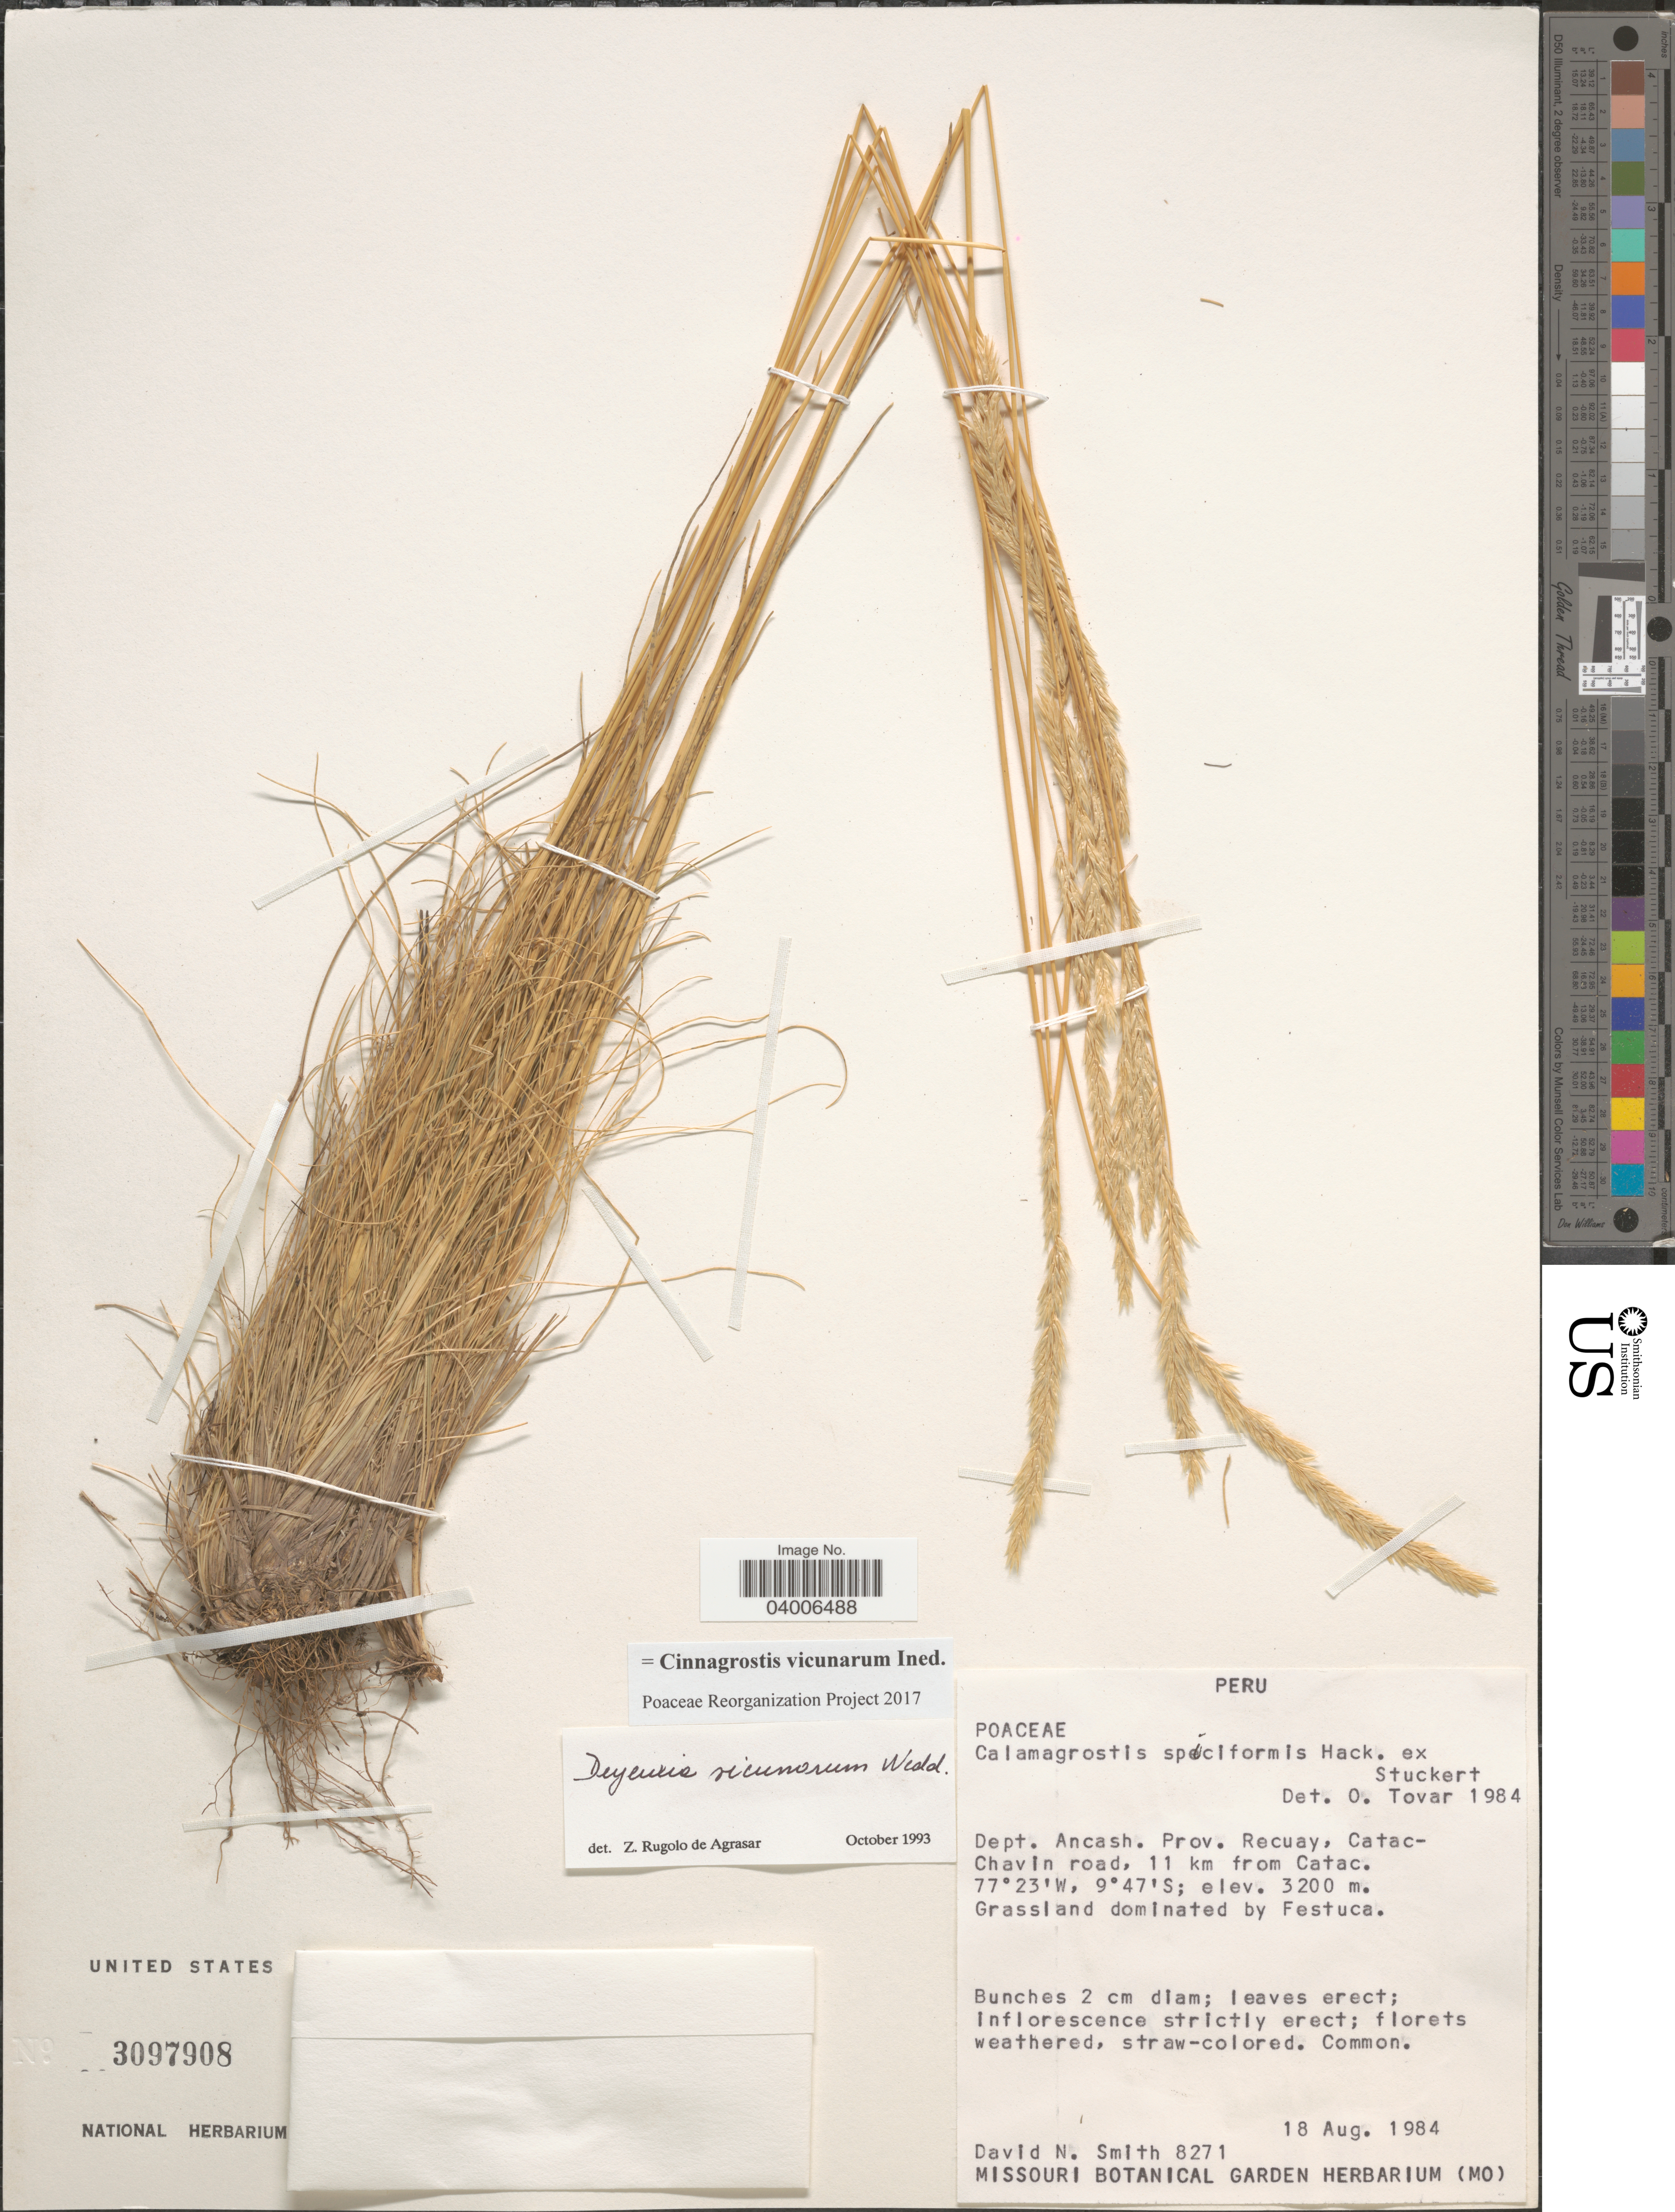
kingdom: Plantae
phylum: Tracheophyta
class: Liliopsida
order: Poales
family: Poaceae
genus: Cinnagrostis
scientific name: Cinnagrostis vicunarum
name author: (Wedd.) P.M. Peterson et al.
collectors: D. Smith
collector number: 8271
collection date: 1984-08-18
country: Peru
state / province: Ancash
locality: Dept. Ancash. Prov. Recuay, Catac-Chavin road, 11 km from Catac.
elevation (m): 3200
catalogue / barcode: US 3097908